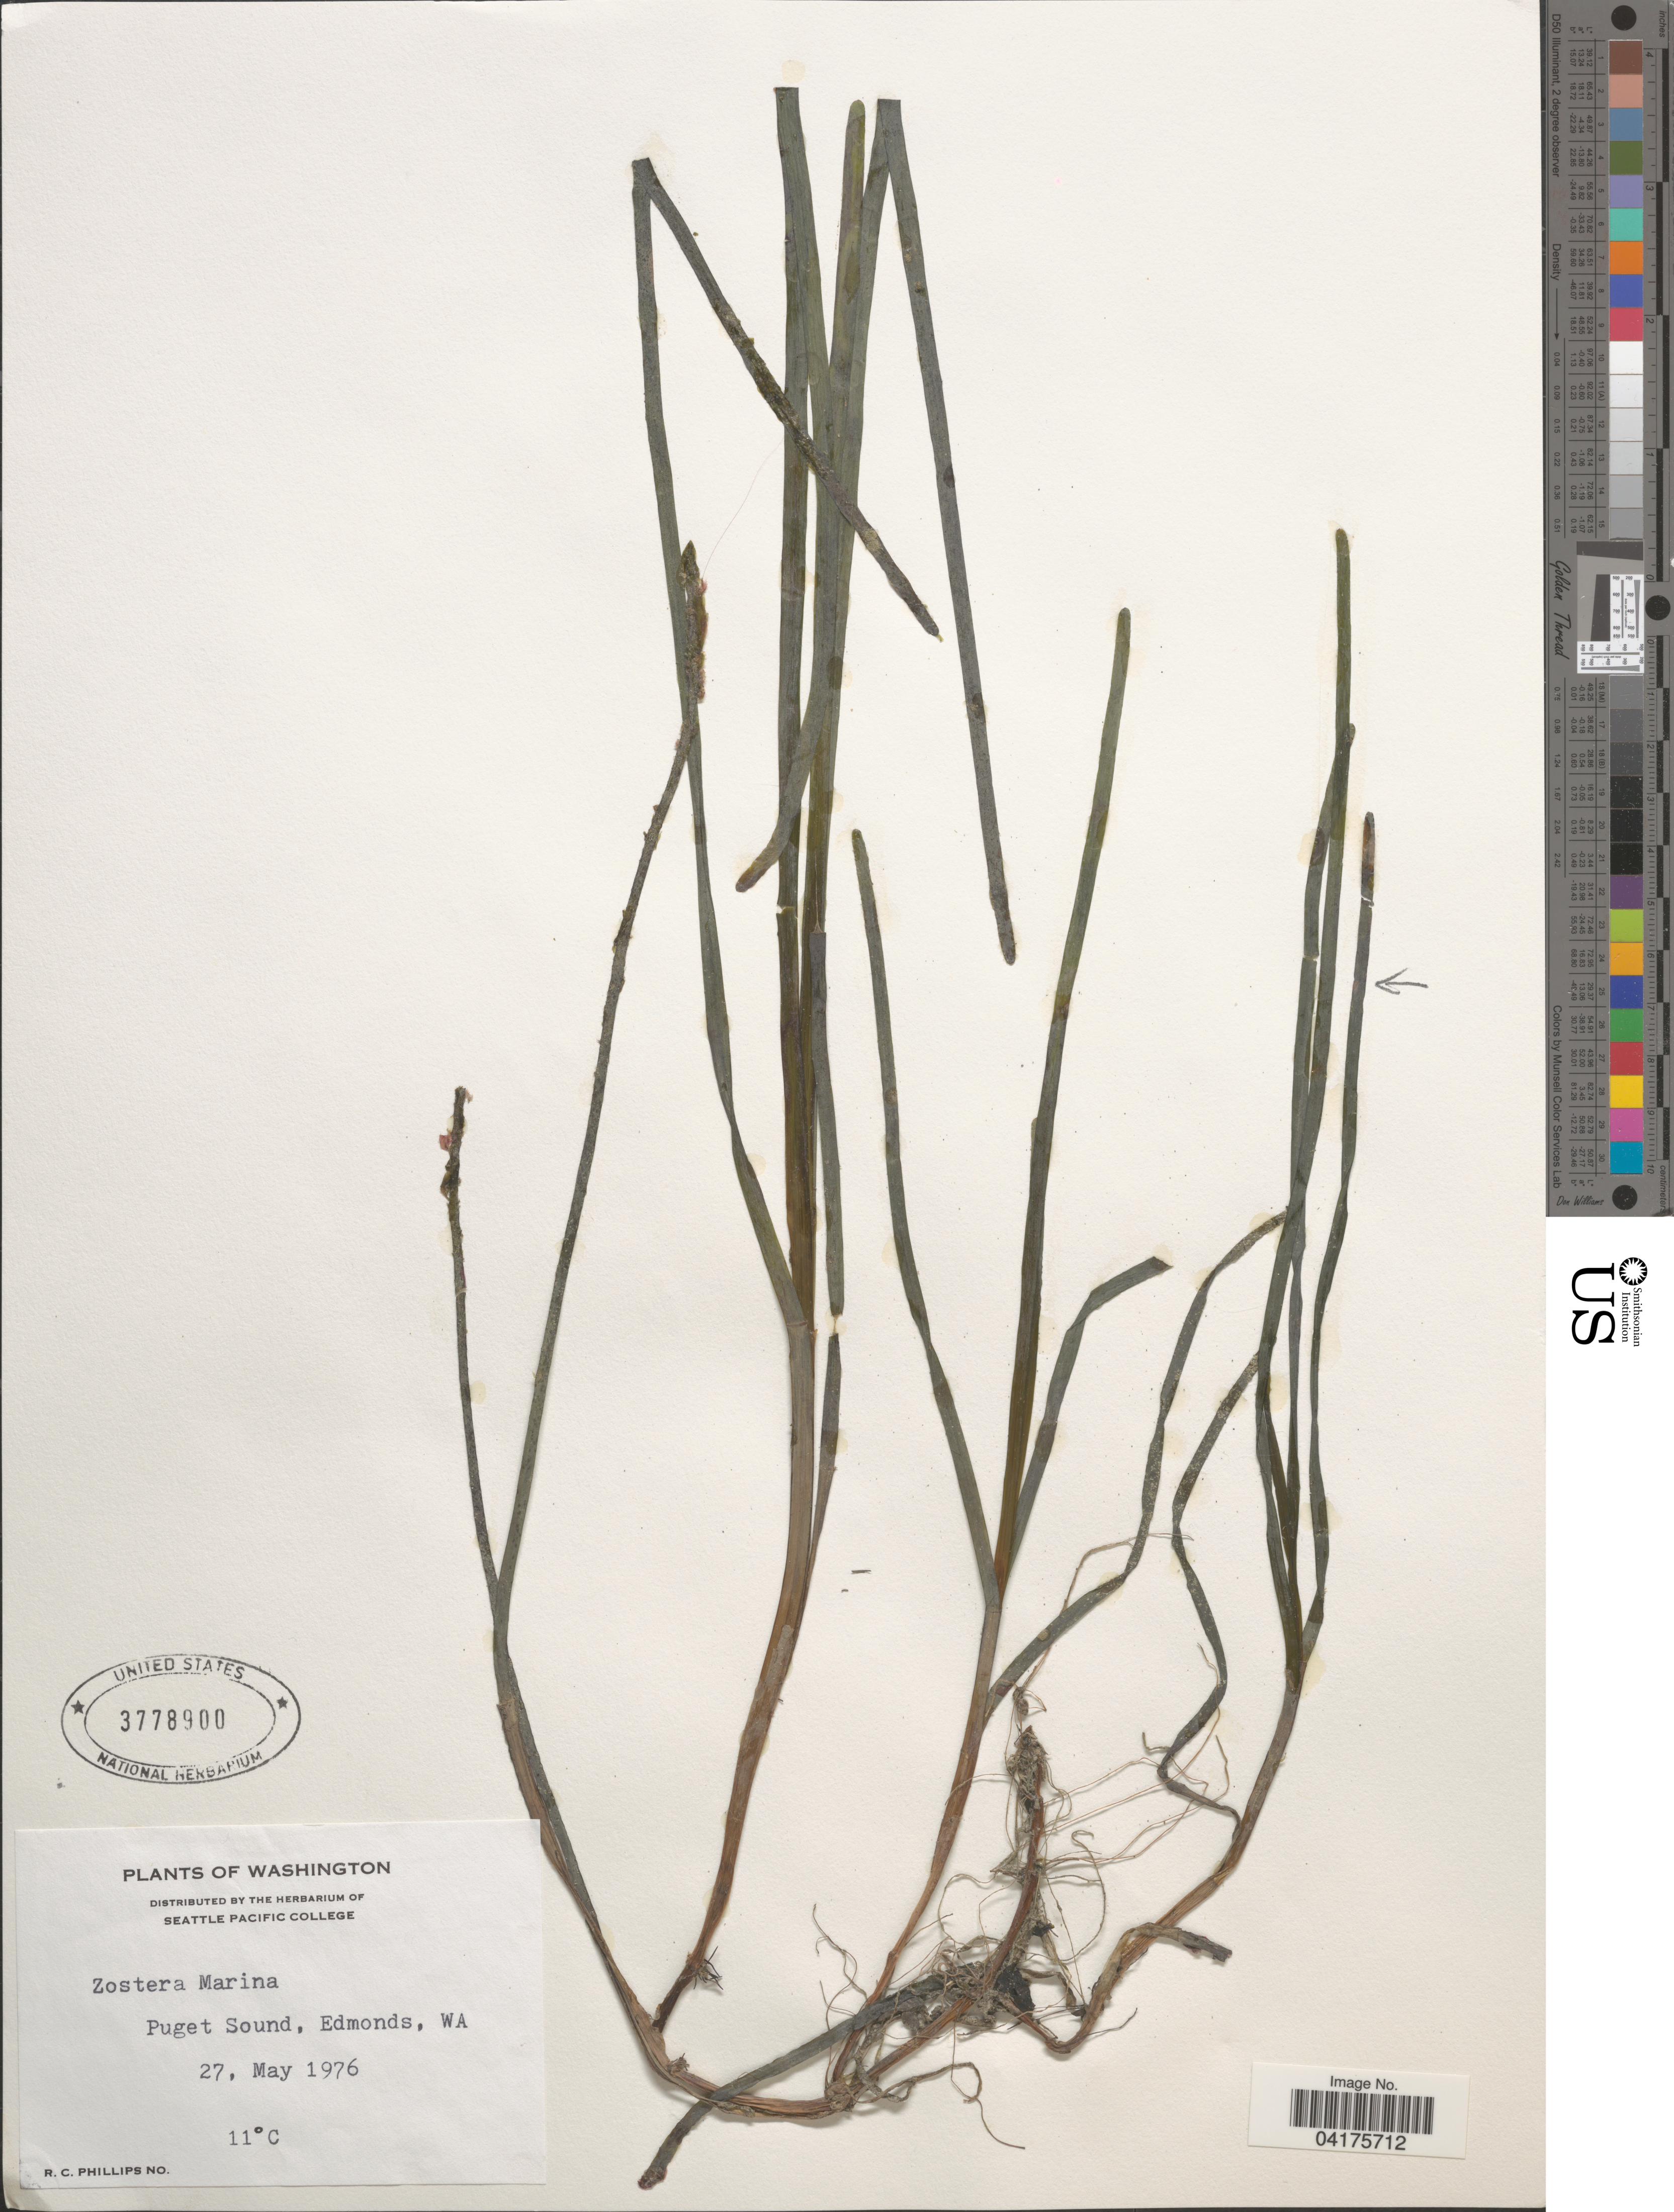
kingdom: Plantae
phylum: Tracheophyta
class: Liliopsida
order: Alismatales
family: Zosteraceae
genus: Zostera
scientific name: Zostera marina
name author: L.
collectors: R. C. Phillips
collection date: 1976-05-27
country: United States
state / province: Washington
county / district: King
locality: Puget Sound, Edmonds.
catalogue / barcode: US 3778900